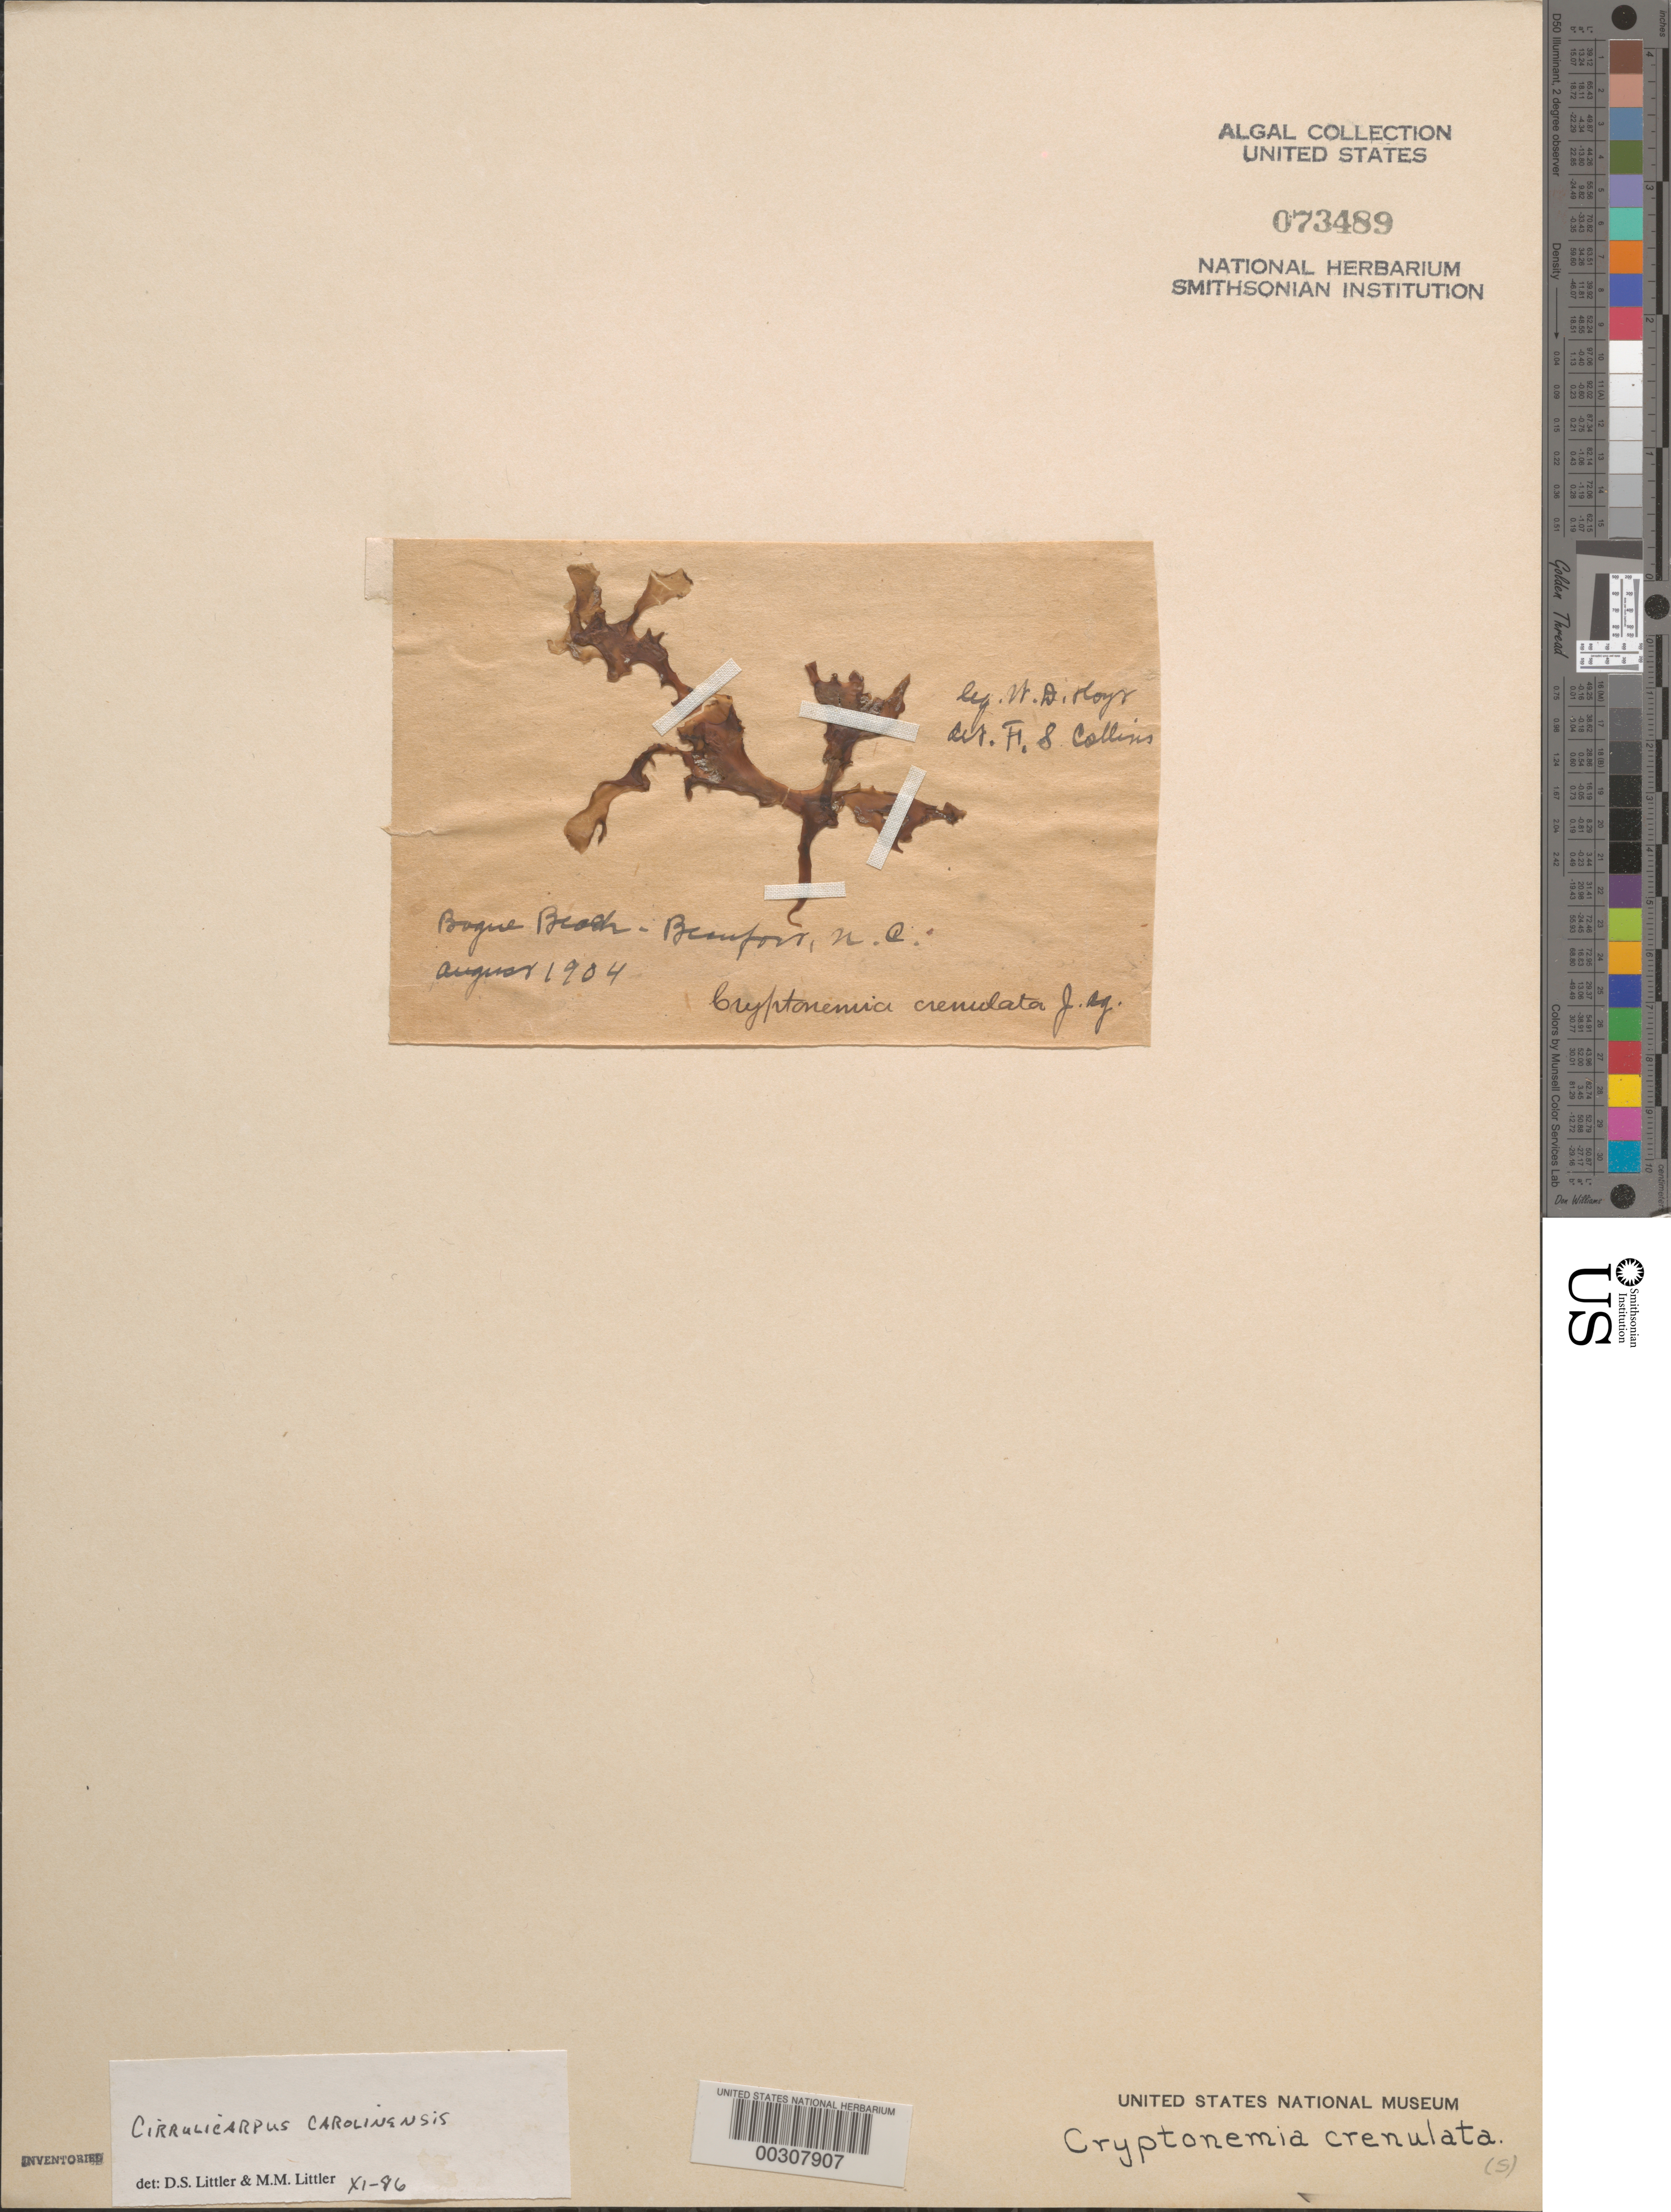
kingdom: Plantae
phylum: Rhodophyta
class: Florideophyceae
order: Gigartinales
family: Kallymeniaceae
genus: Cirrulicarpus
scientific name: Cirrulicarpus carolinensis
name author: G.I. Hansen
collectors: W. D. Hoyt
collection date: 1904-08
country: United States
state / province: North Carolina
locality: Bogue Beach-Beaufort.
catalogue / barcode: US 73489